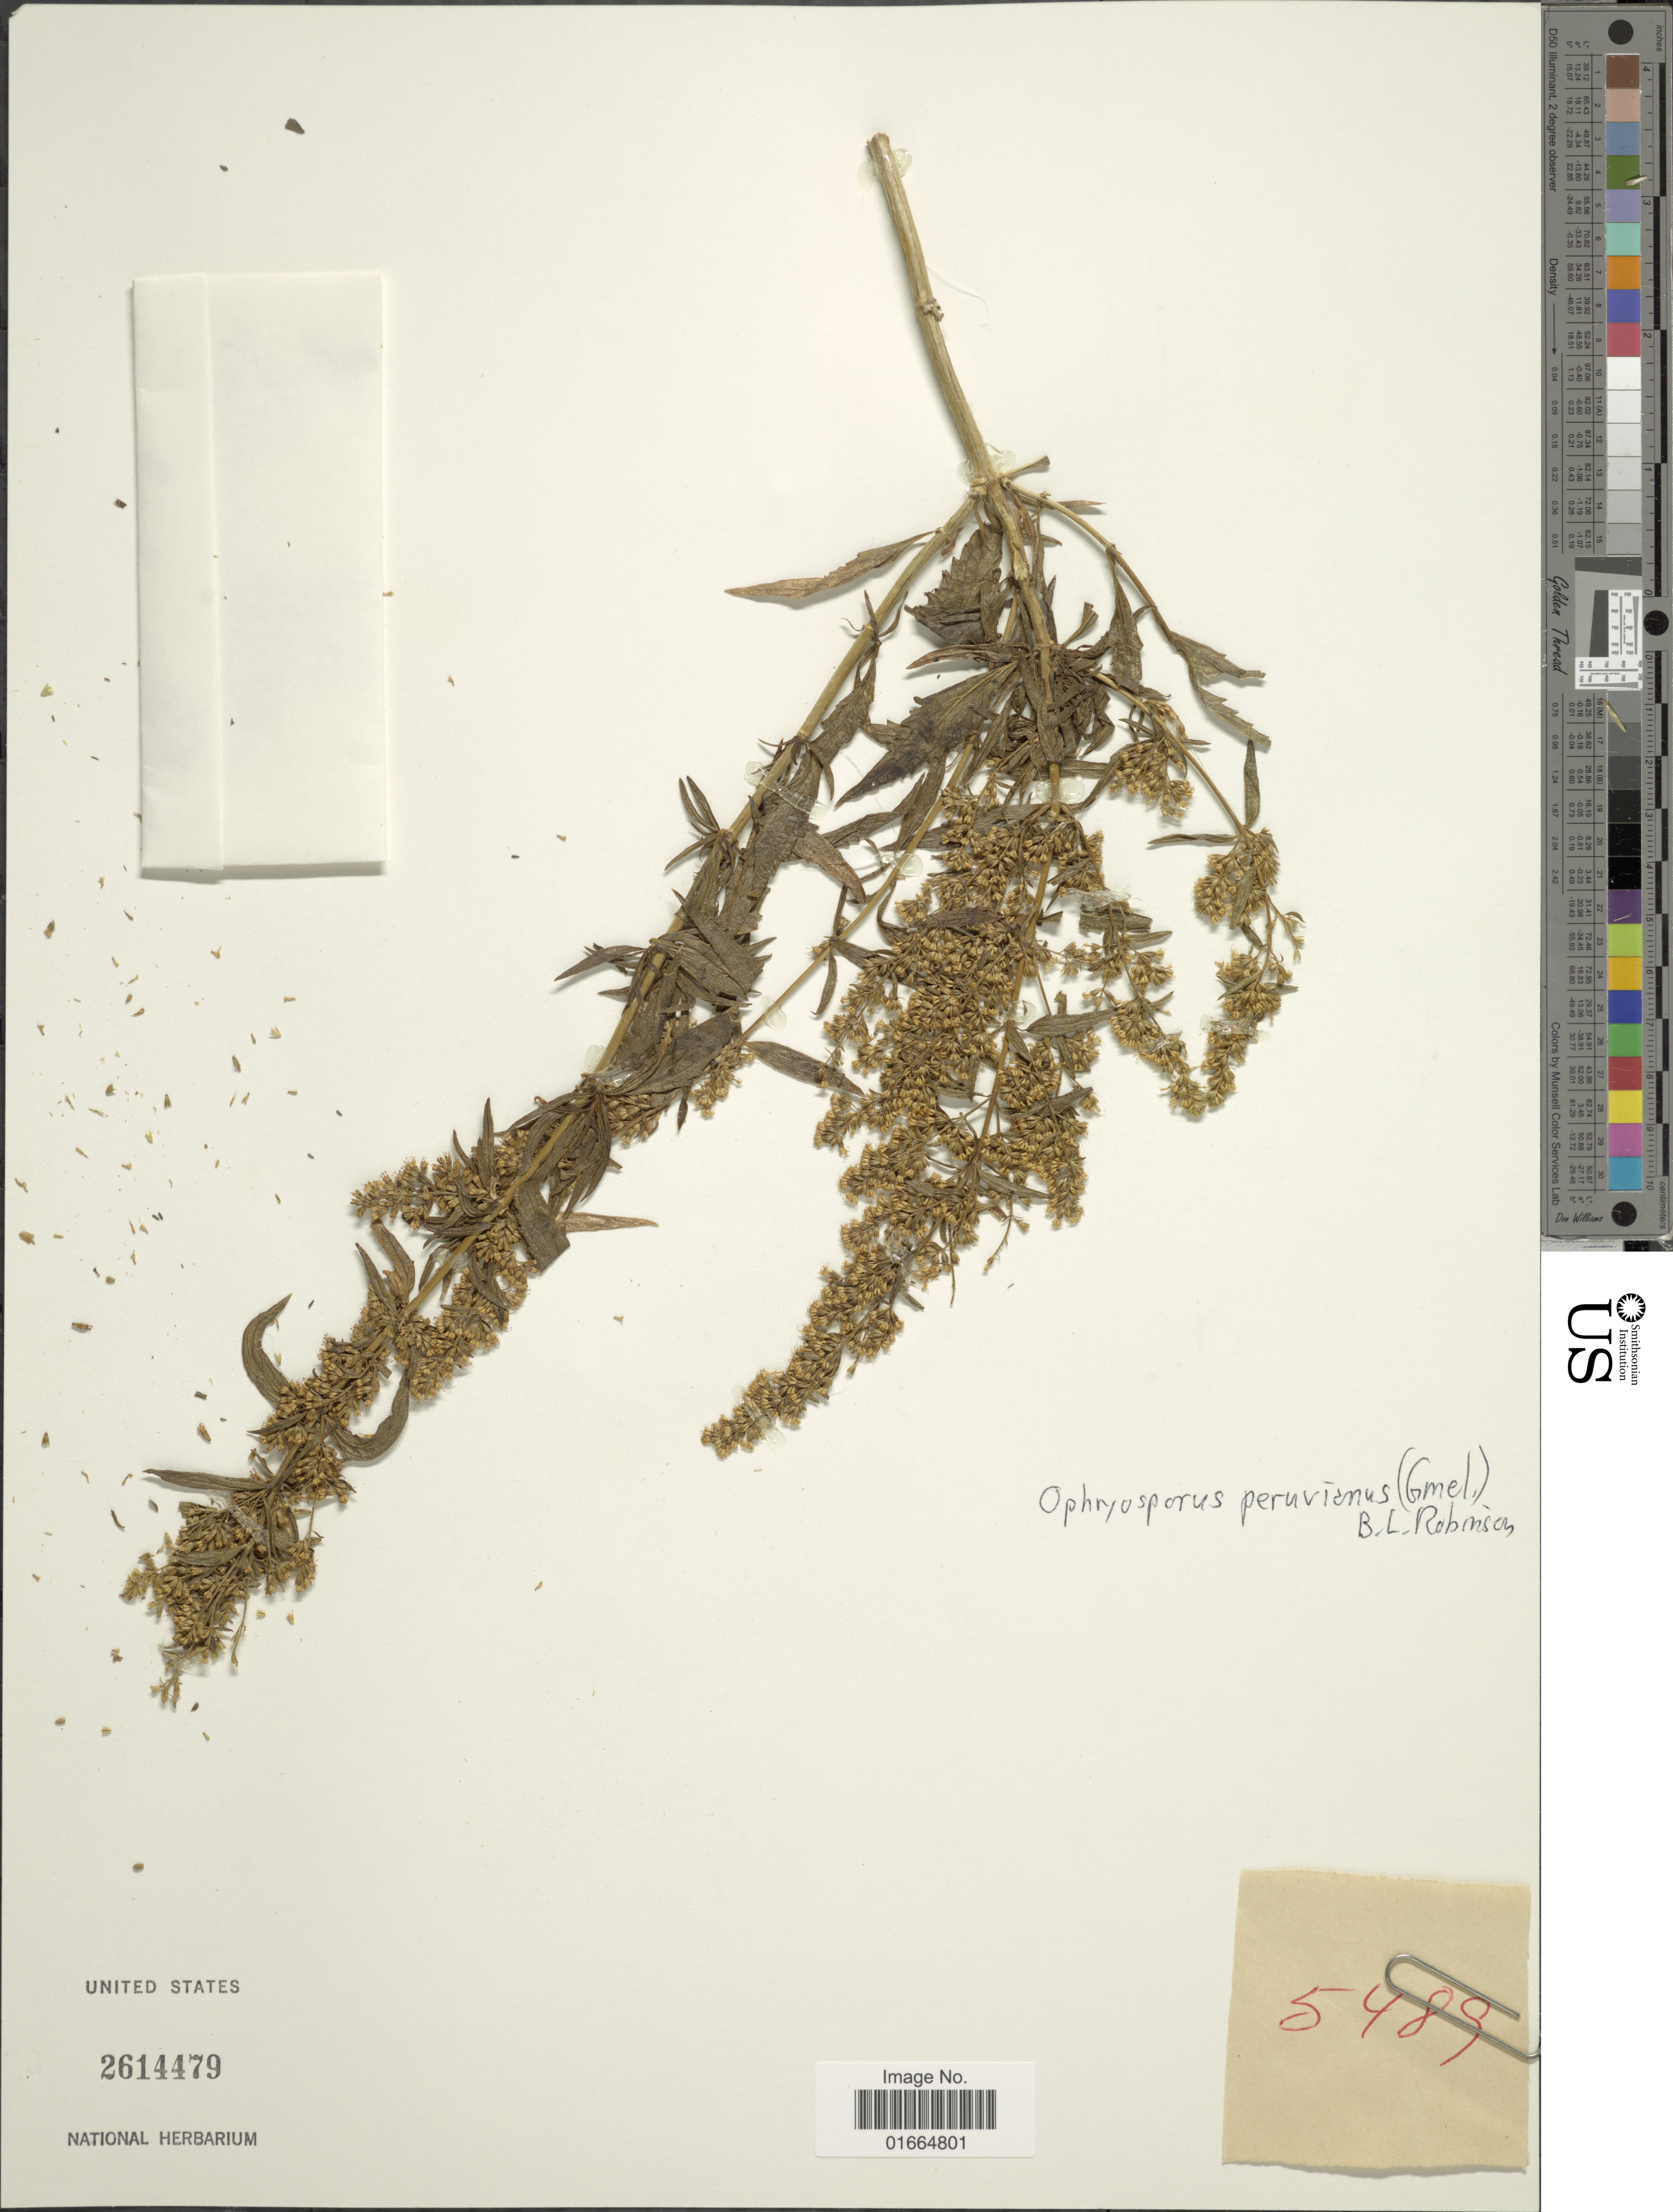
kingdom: Plantae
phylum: Tracheophyta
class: Magnoliopsida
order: Asterales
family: Asteraceae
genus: Ophryosporus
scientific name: Ophryosporus peruvianus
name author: (J.F. Gmel.) R.M. King & H. Rob.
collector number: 5489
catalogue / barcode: US 2614479